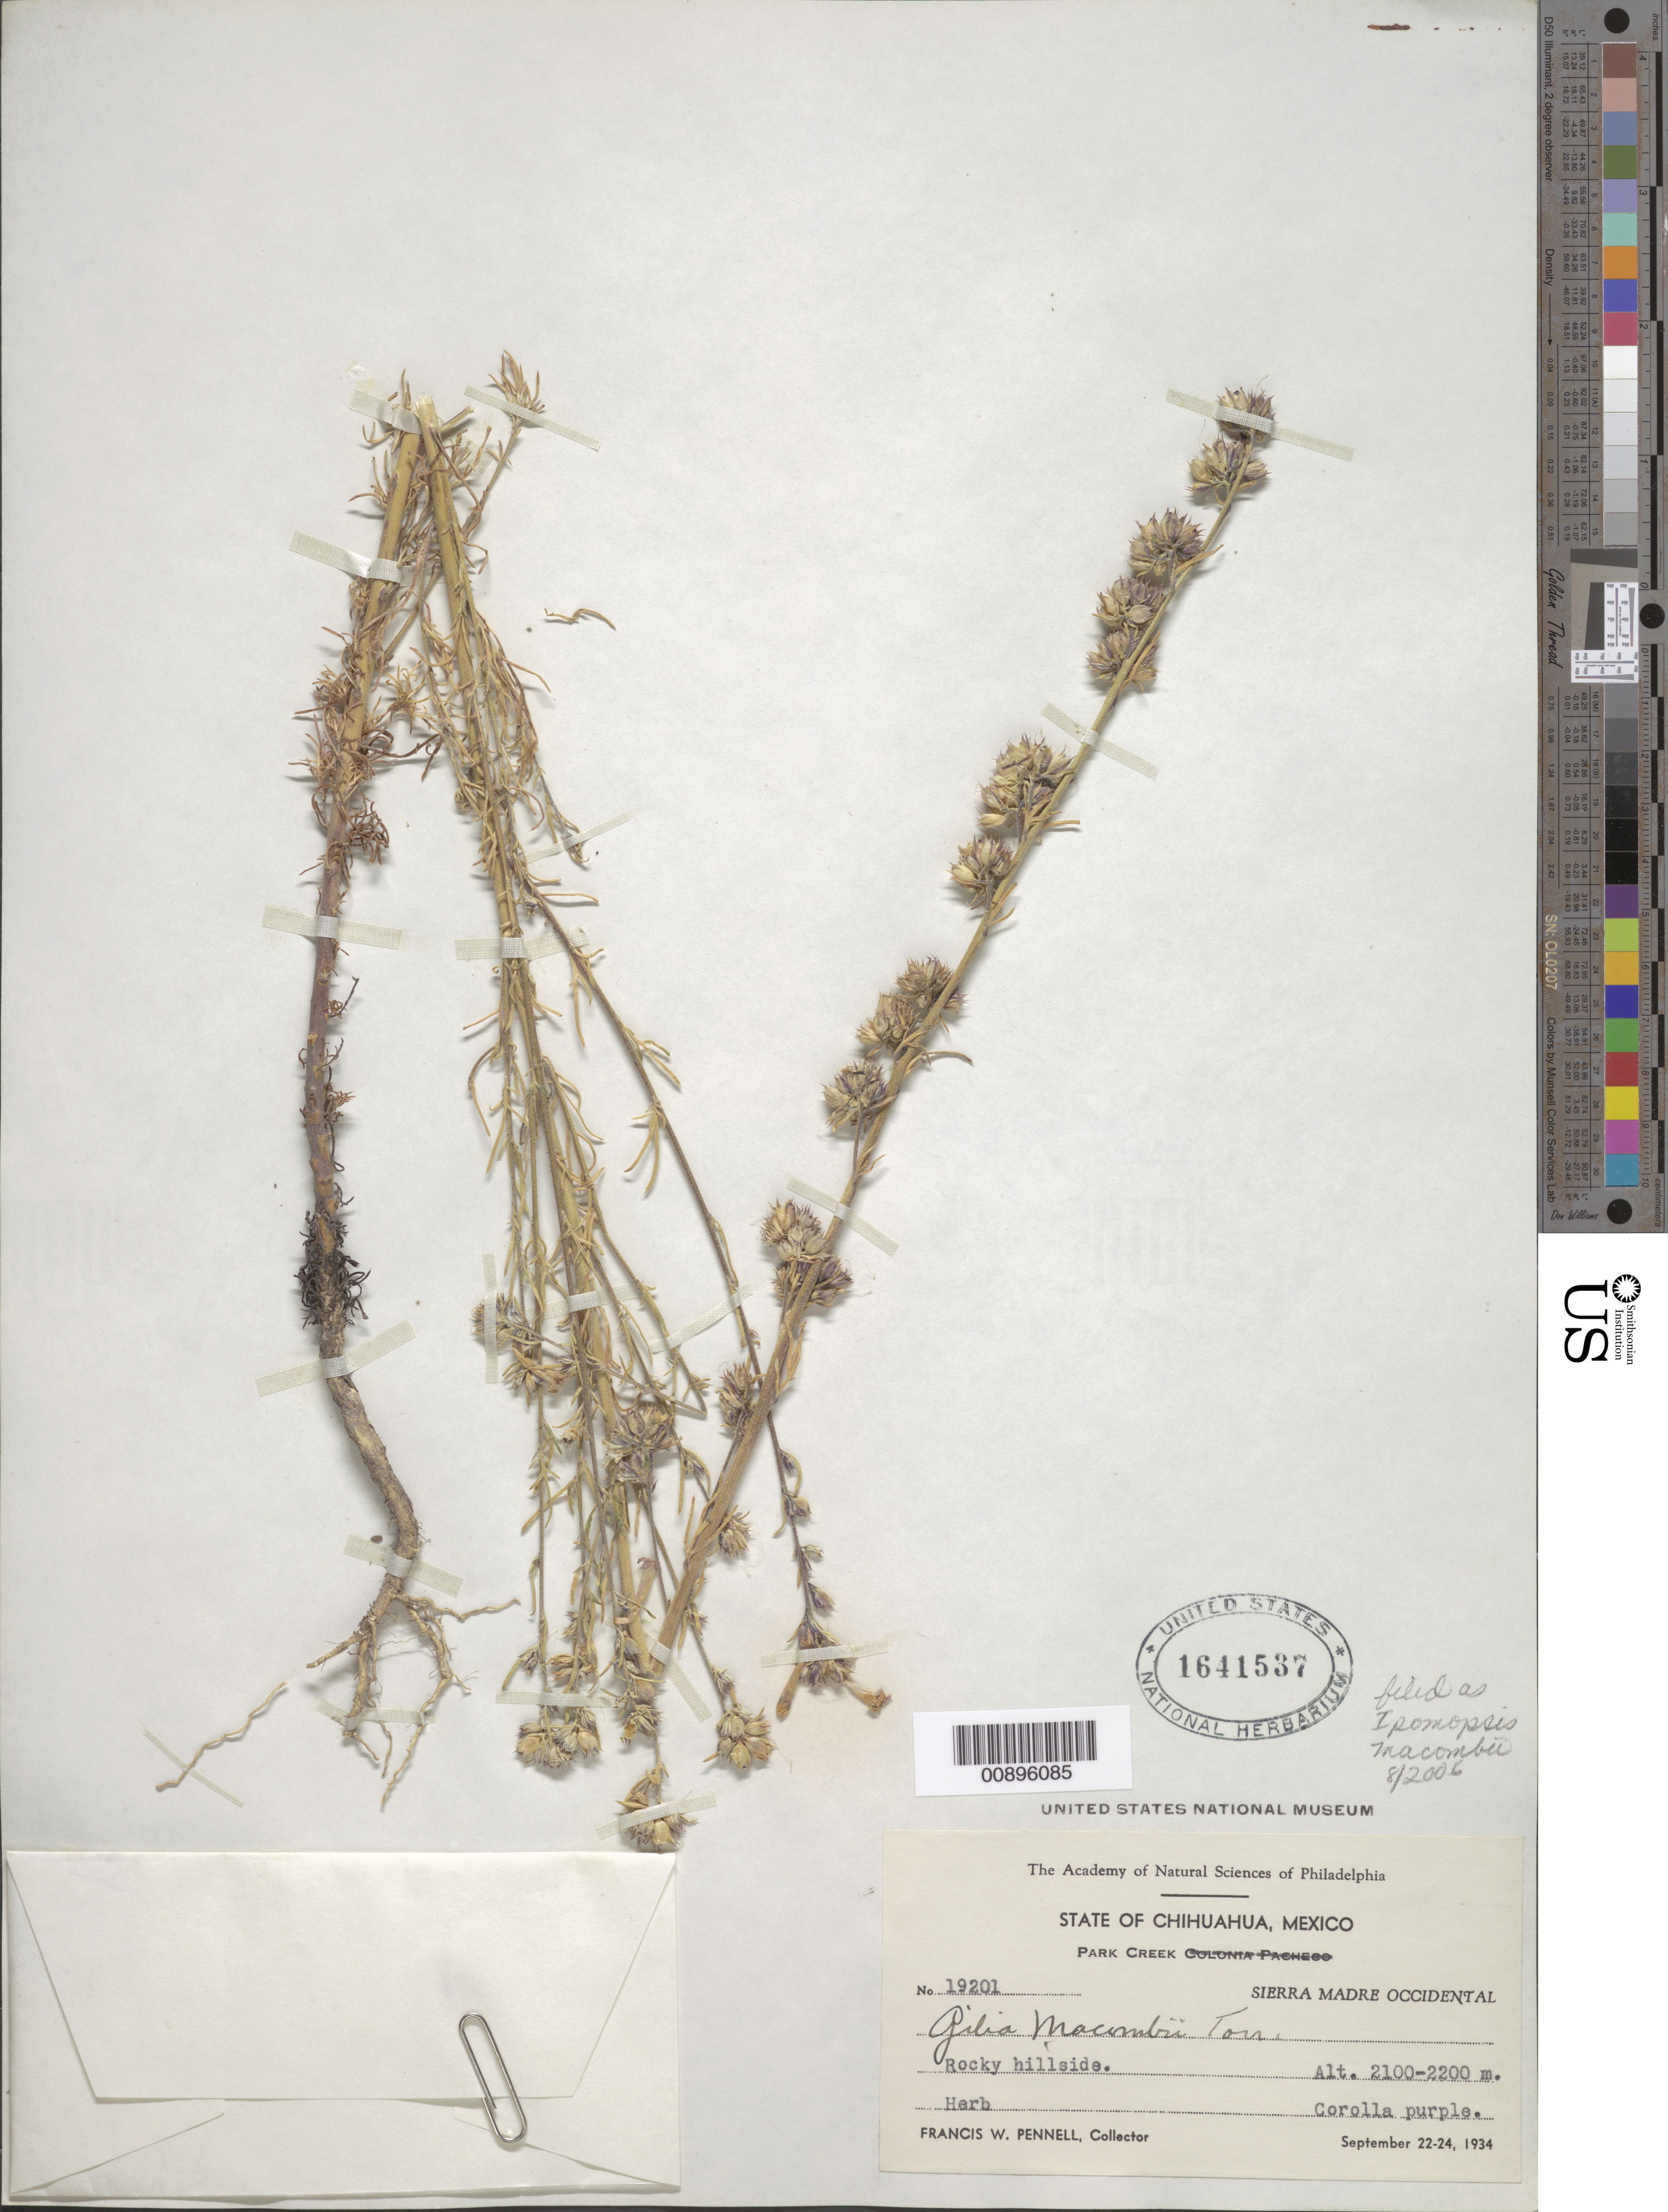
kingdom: Plantae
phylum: Tracheophyta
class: Magnoliopsida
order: Ericales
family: Polemoniaceae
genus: Ipomopsis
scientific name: Ipomopsis macombii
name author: (Torr. ex A. Gray) V.E. Grant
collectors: F. W. Pennell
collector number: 19201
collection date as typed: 22 Sep 1934 to 24 Sep 1934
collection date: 1934-09-22/1934-09-24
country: Mexico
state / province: Chihuahua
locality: Park Creek. Sierra Madre Occidental, Chihuahua.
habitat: Rocky hillside.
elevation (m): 2200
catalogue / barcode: US 1641537